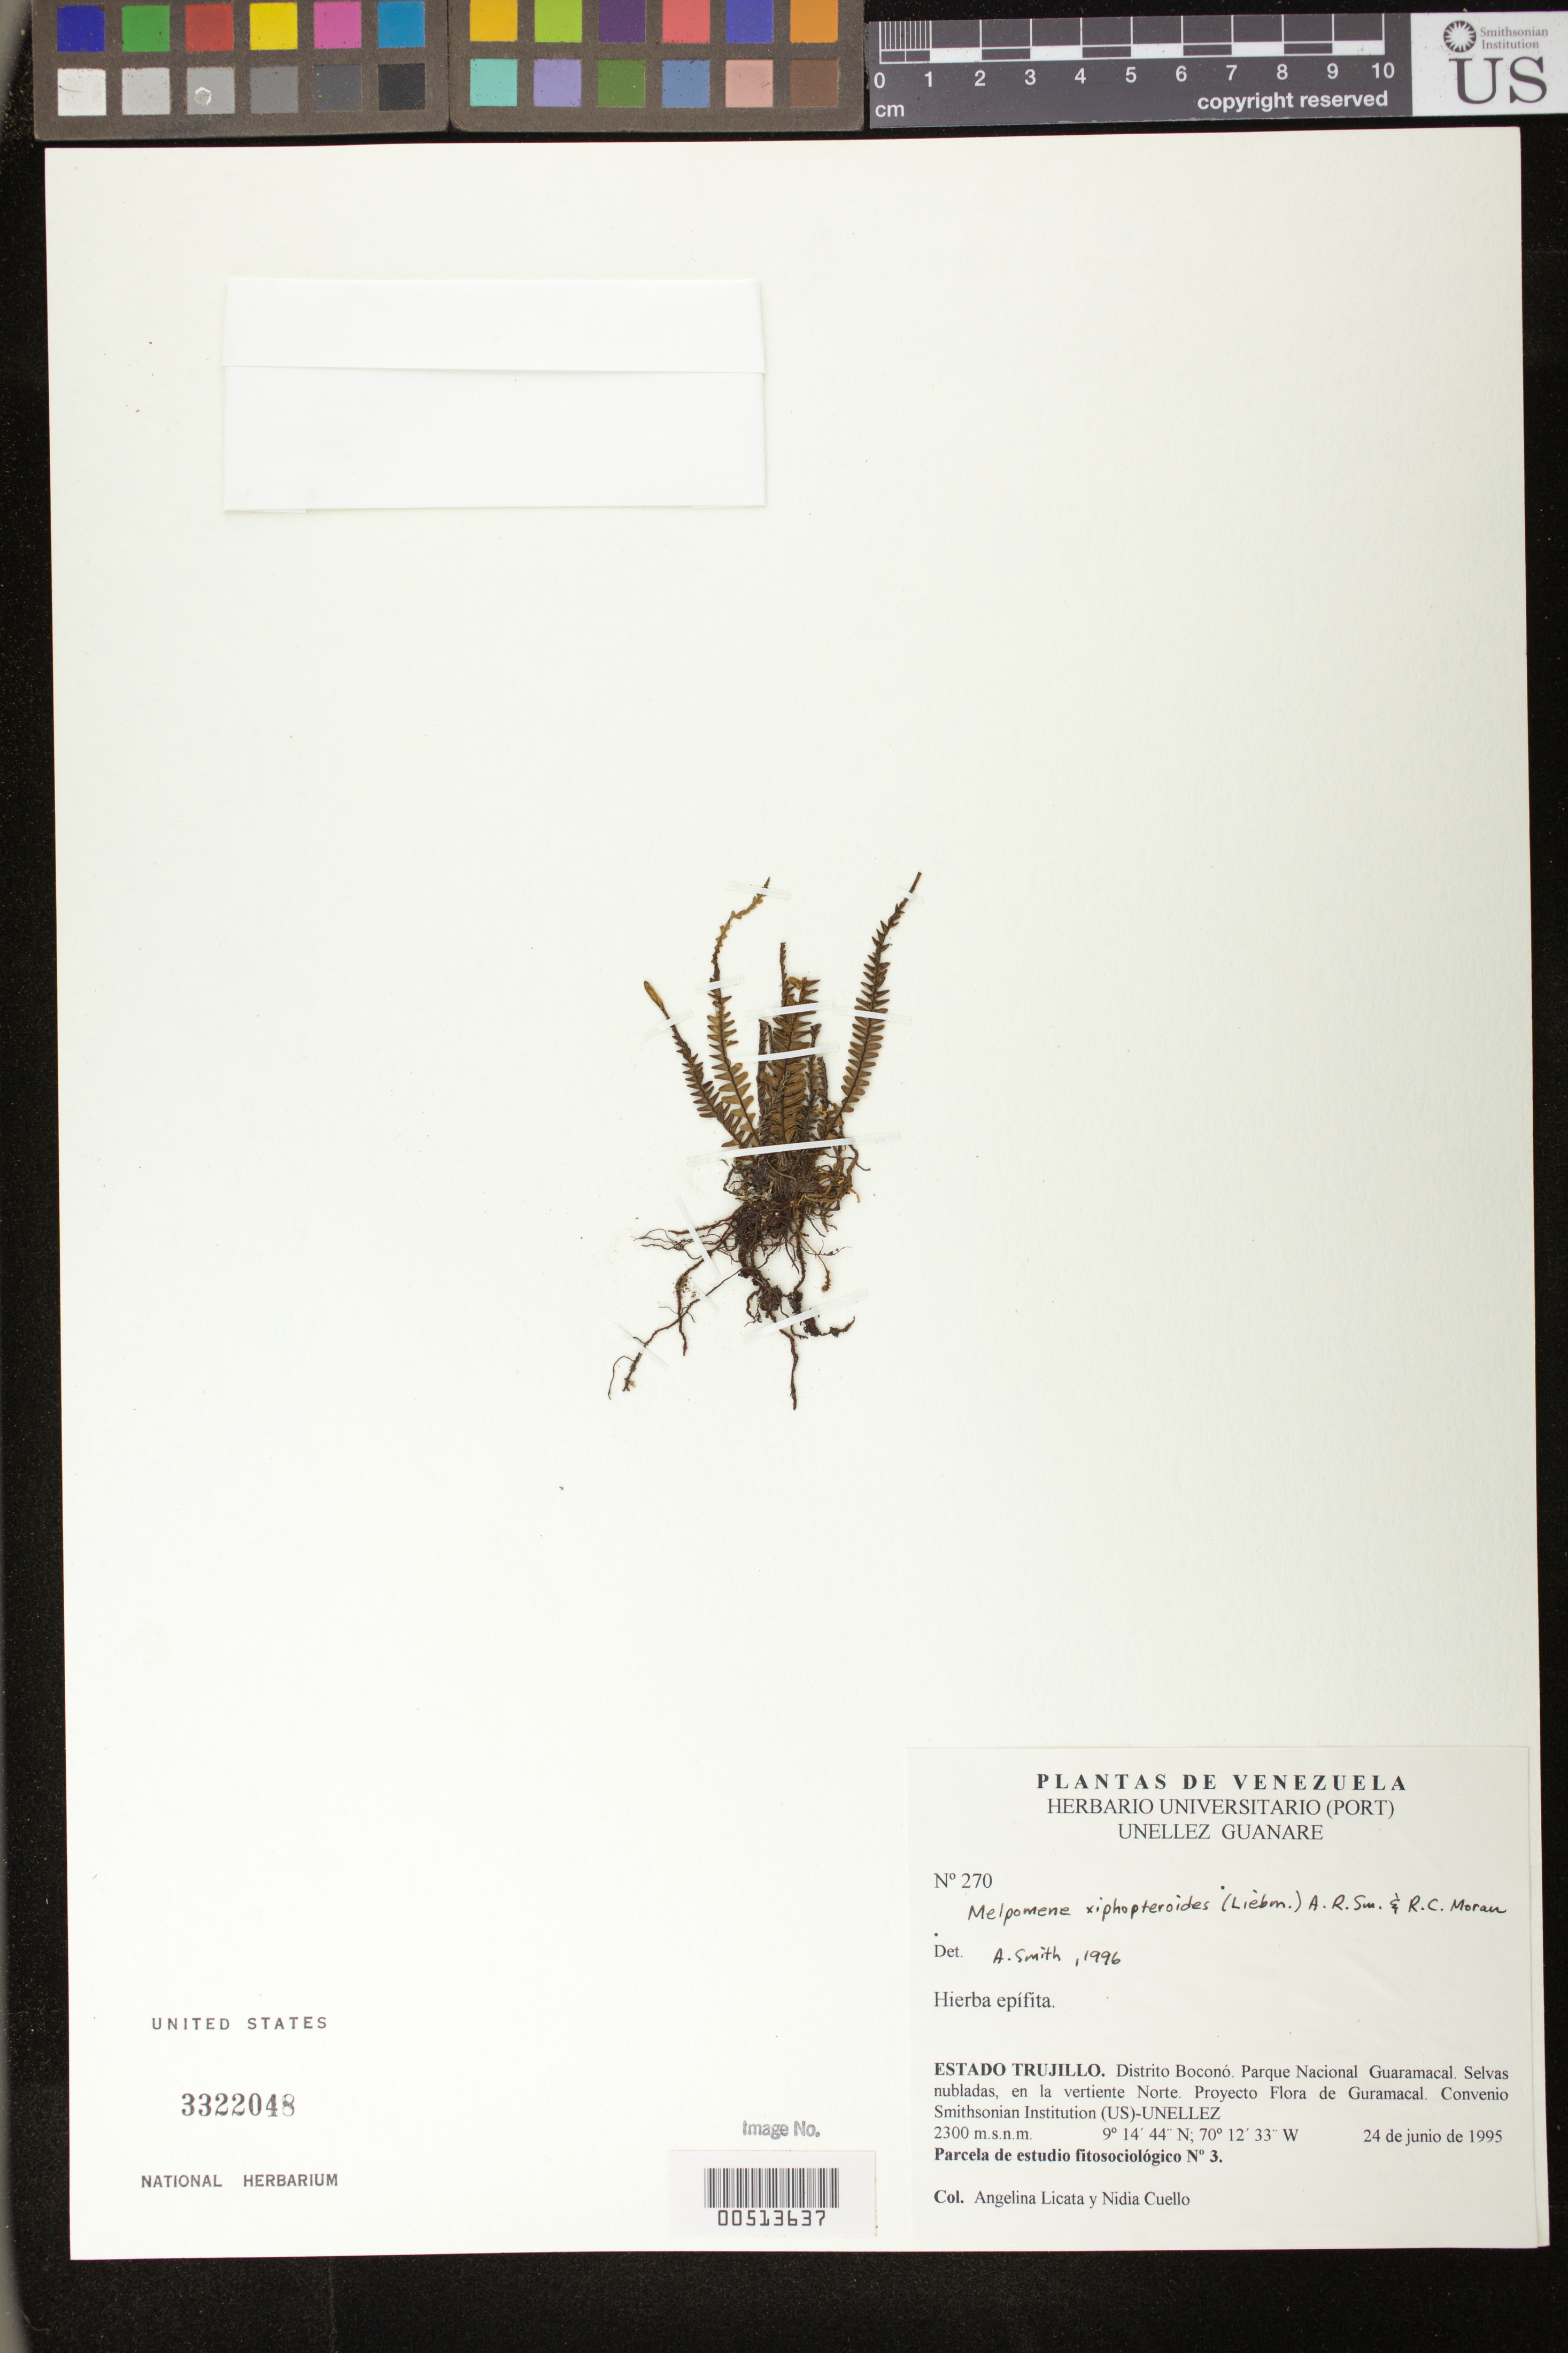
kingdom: Plantae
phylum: Tracheophyta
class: Polypodiopsida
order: Polypodiales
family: Polypodiaceae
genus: Melpomene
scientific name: Melpomene xiphopteroides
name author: (Liebm.) A.R. Sm. & R.C. Moran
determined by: Smith, A.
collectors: A. Licata & N. L. Cuello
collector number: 270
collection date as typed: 24 Jun 1995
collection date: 1995-06-24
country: Venezuela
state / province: Trujillo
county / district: Boconó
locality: Parque Nacional Guaramacal, vertiente N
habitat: Selvas nubladas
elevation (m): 2300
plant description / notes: PORT, UC, US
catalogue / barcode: US 3322048